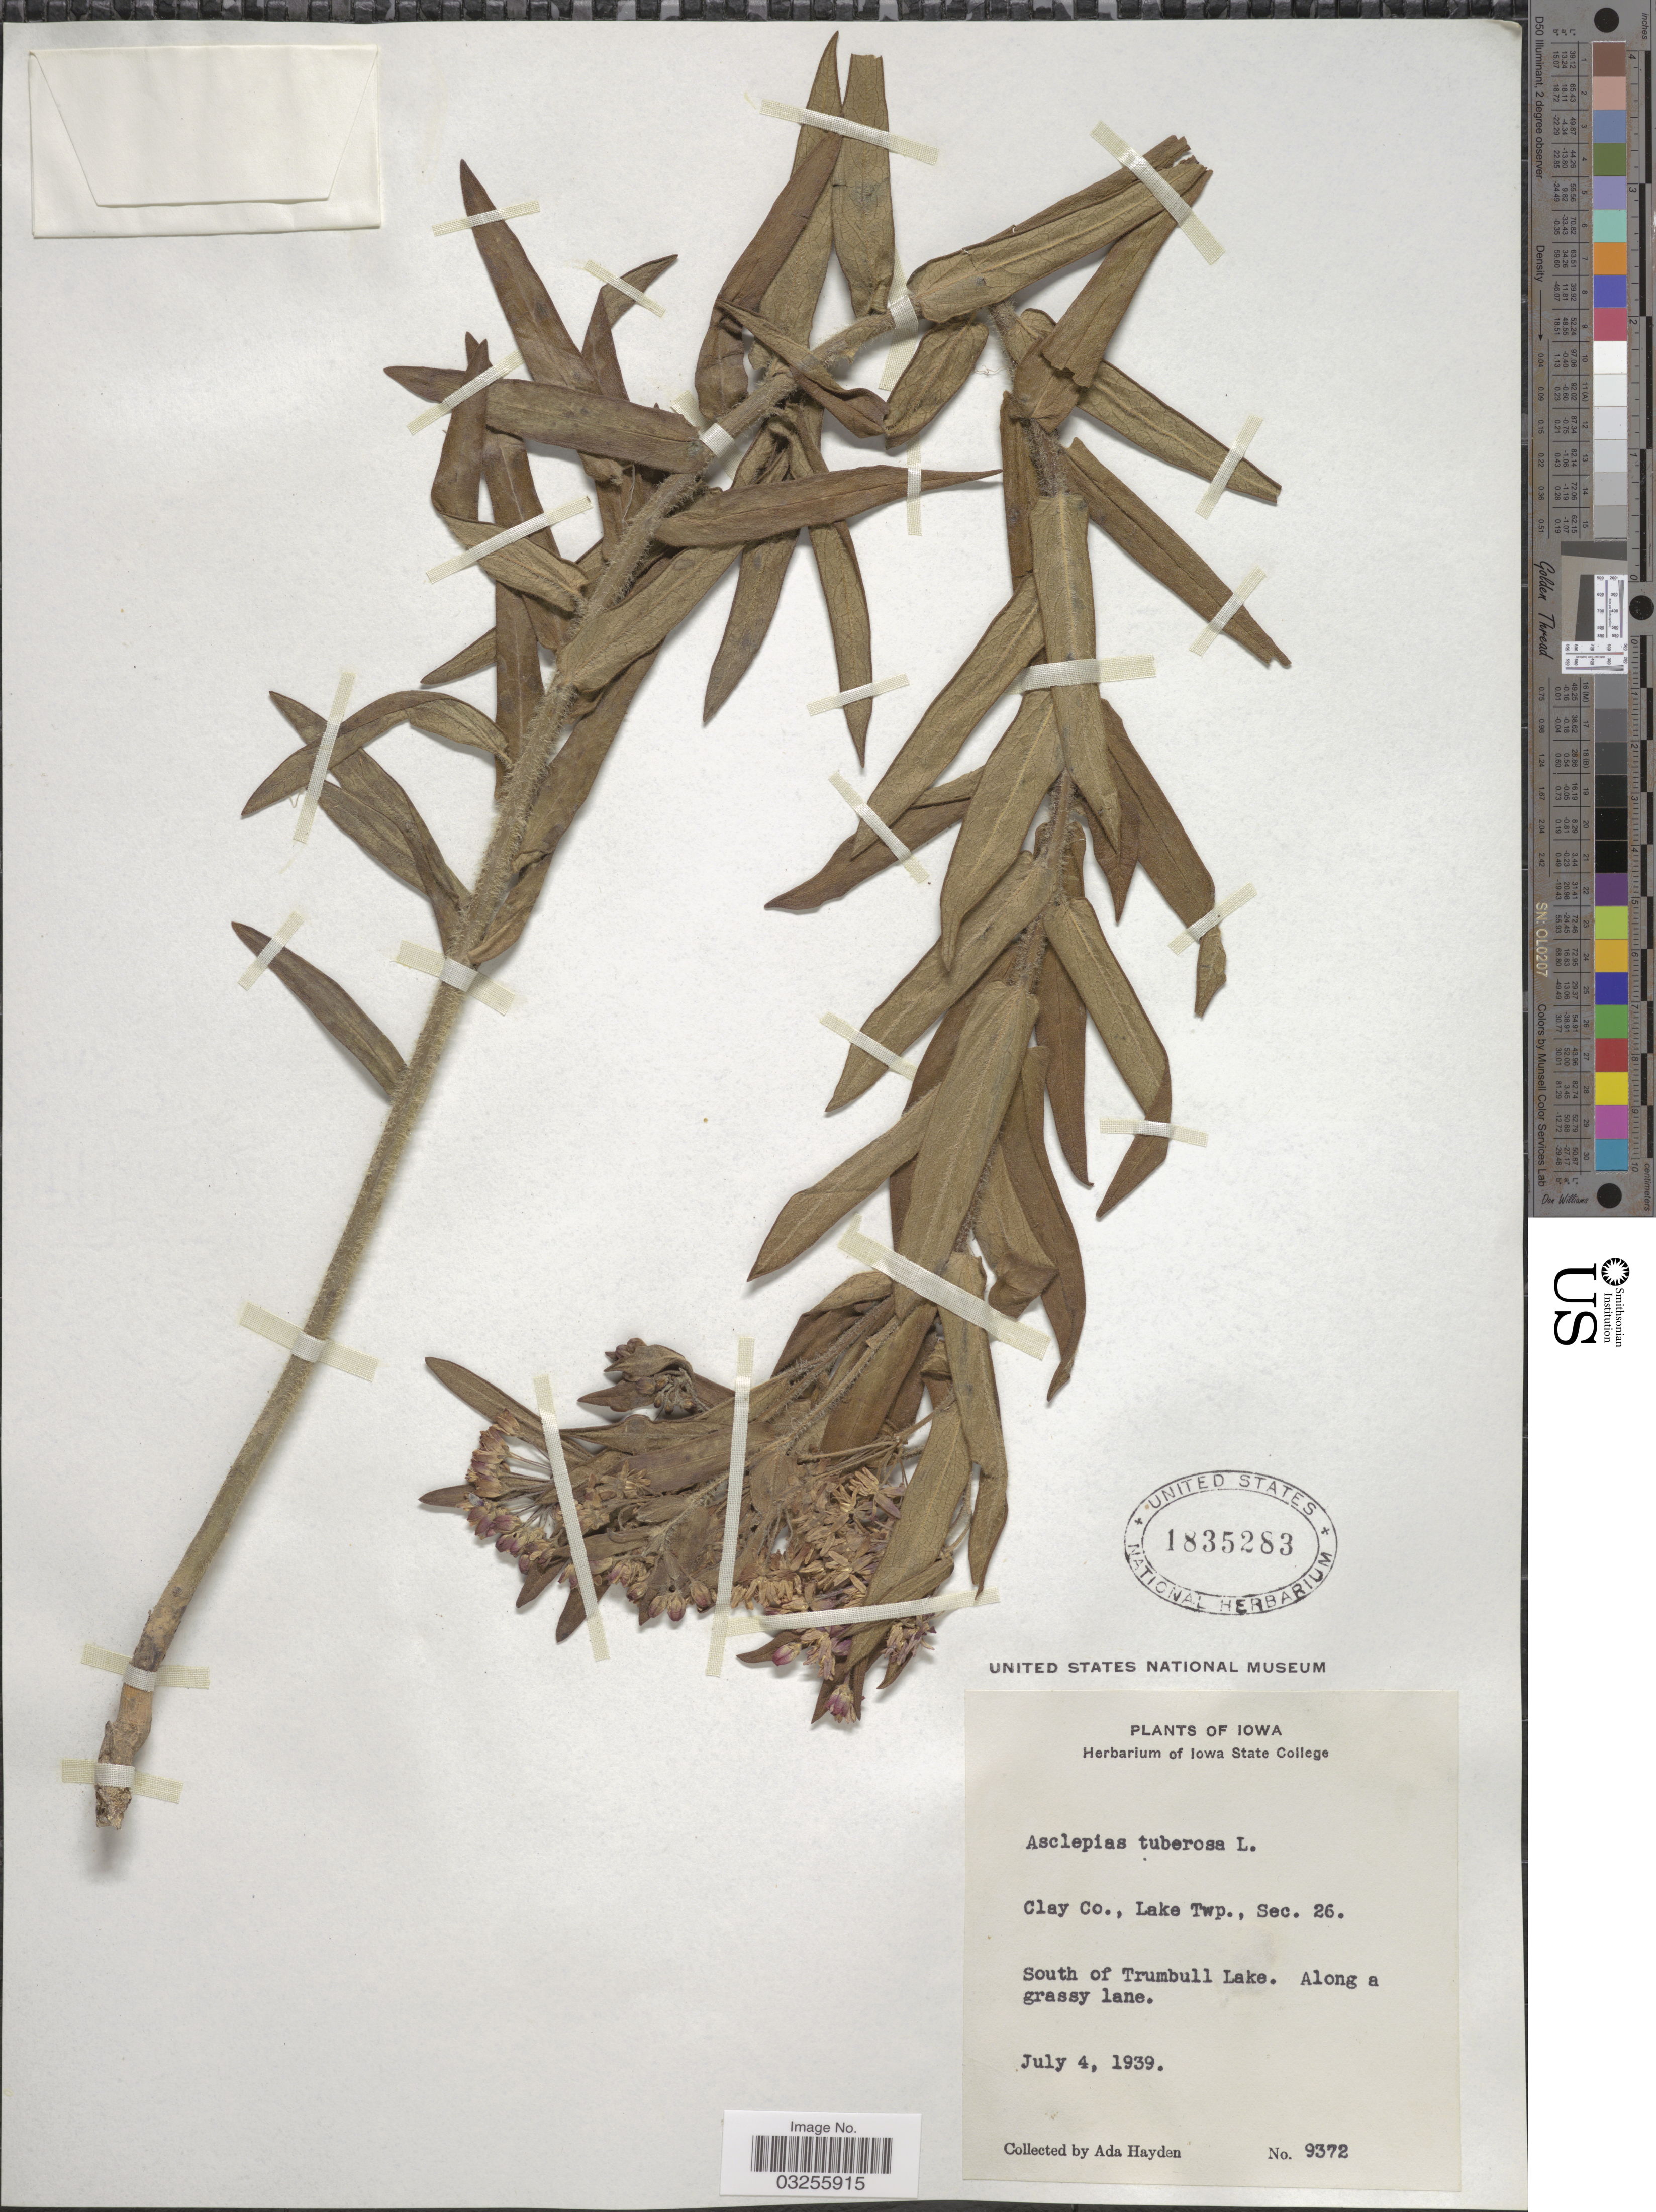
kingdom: Plantae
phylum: Tracheophyta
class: Magnoliopsida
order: Gentianales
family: Apocynaceae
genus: Asclepias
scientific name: Asclepias tuberosa subsp. interior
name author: Woodson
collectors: Ada Hayden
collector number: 9372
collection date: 1939-07-04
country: United States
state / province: Iowa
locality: Clay Co., Lake Twp., Sec. 26. South of Trumbull Lake. Along a grassy lane.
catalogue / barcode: US 1835283